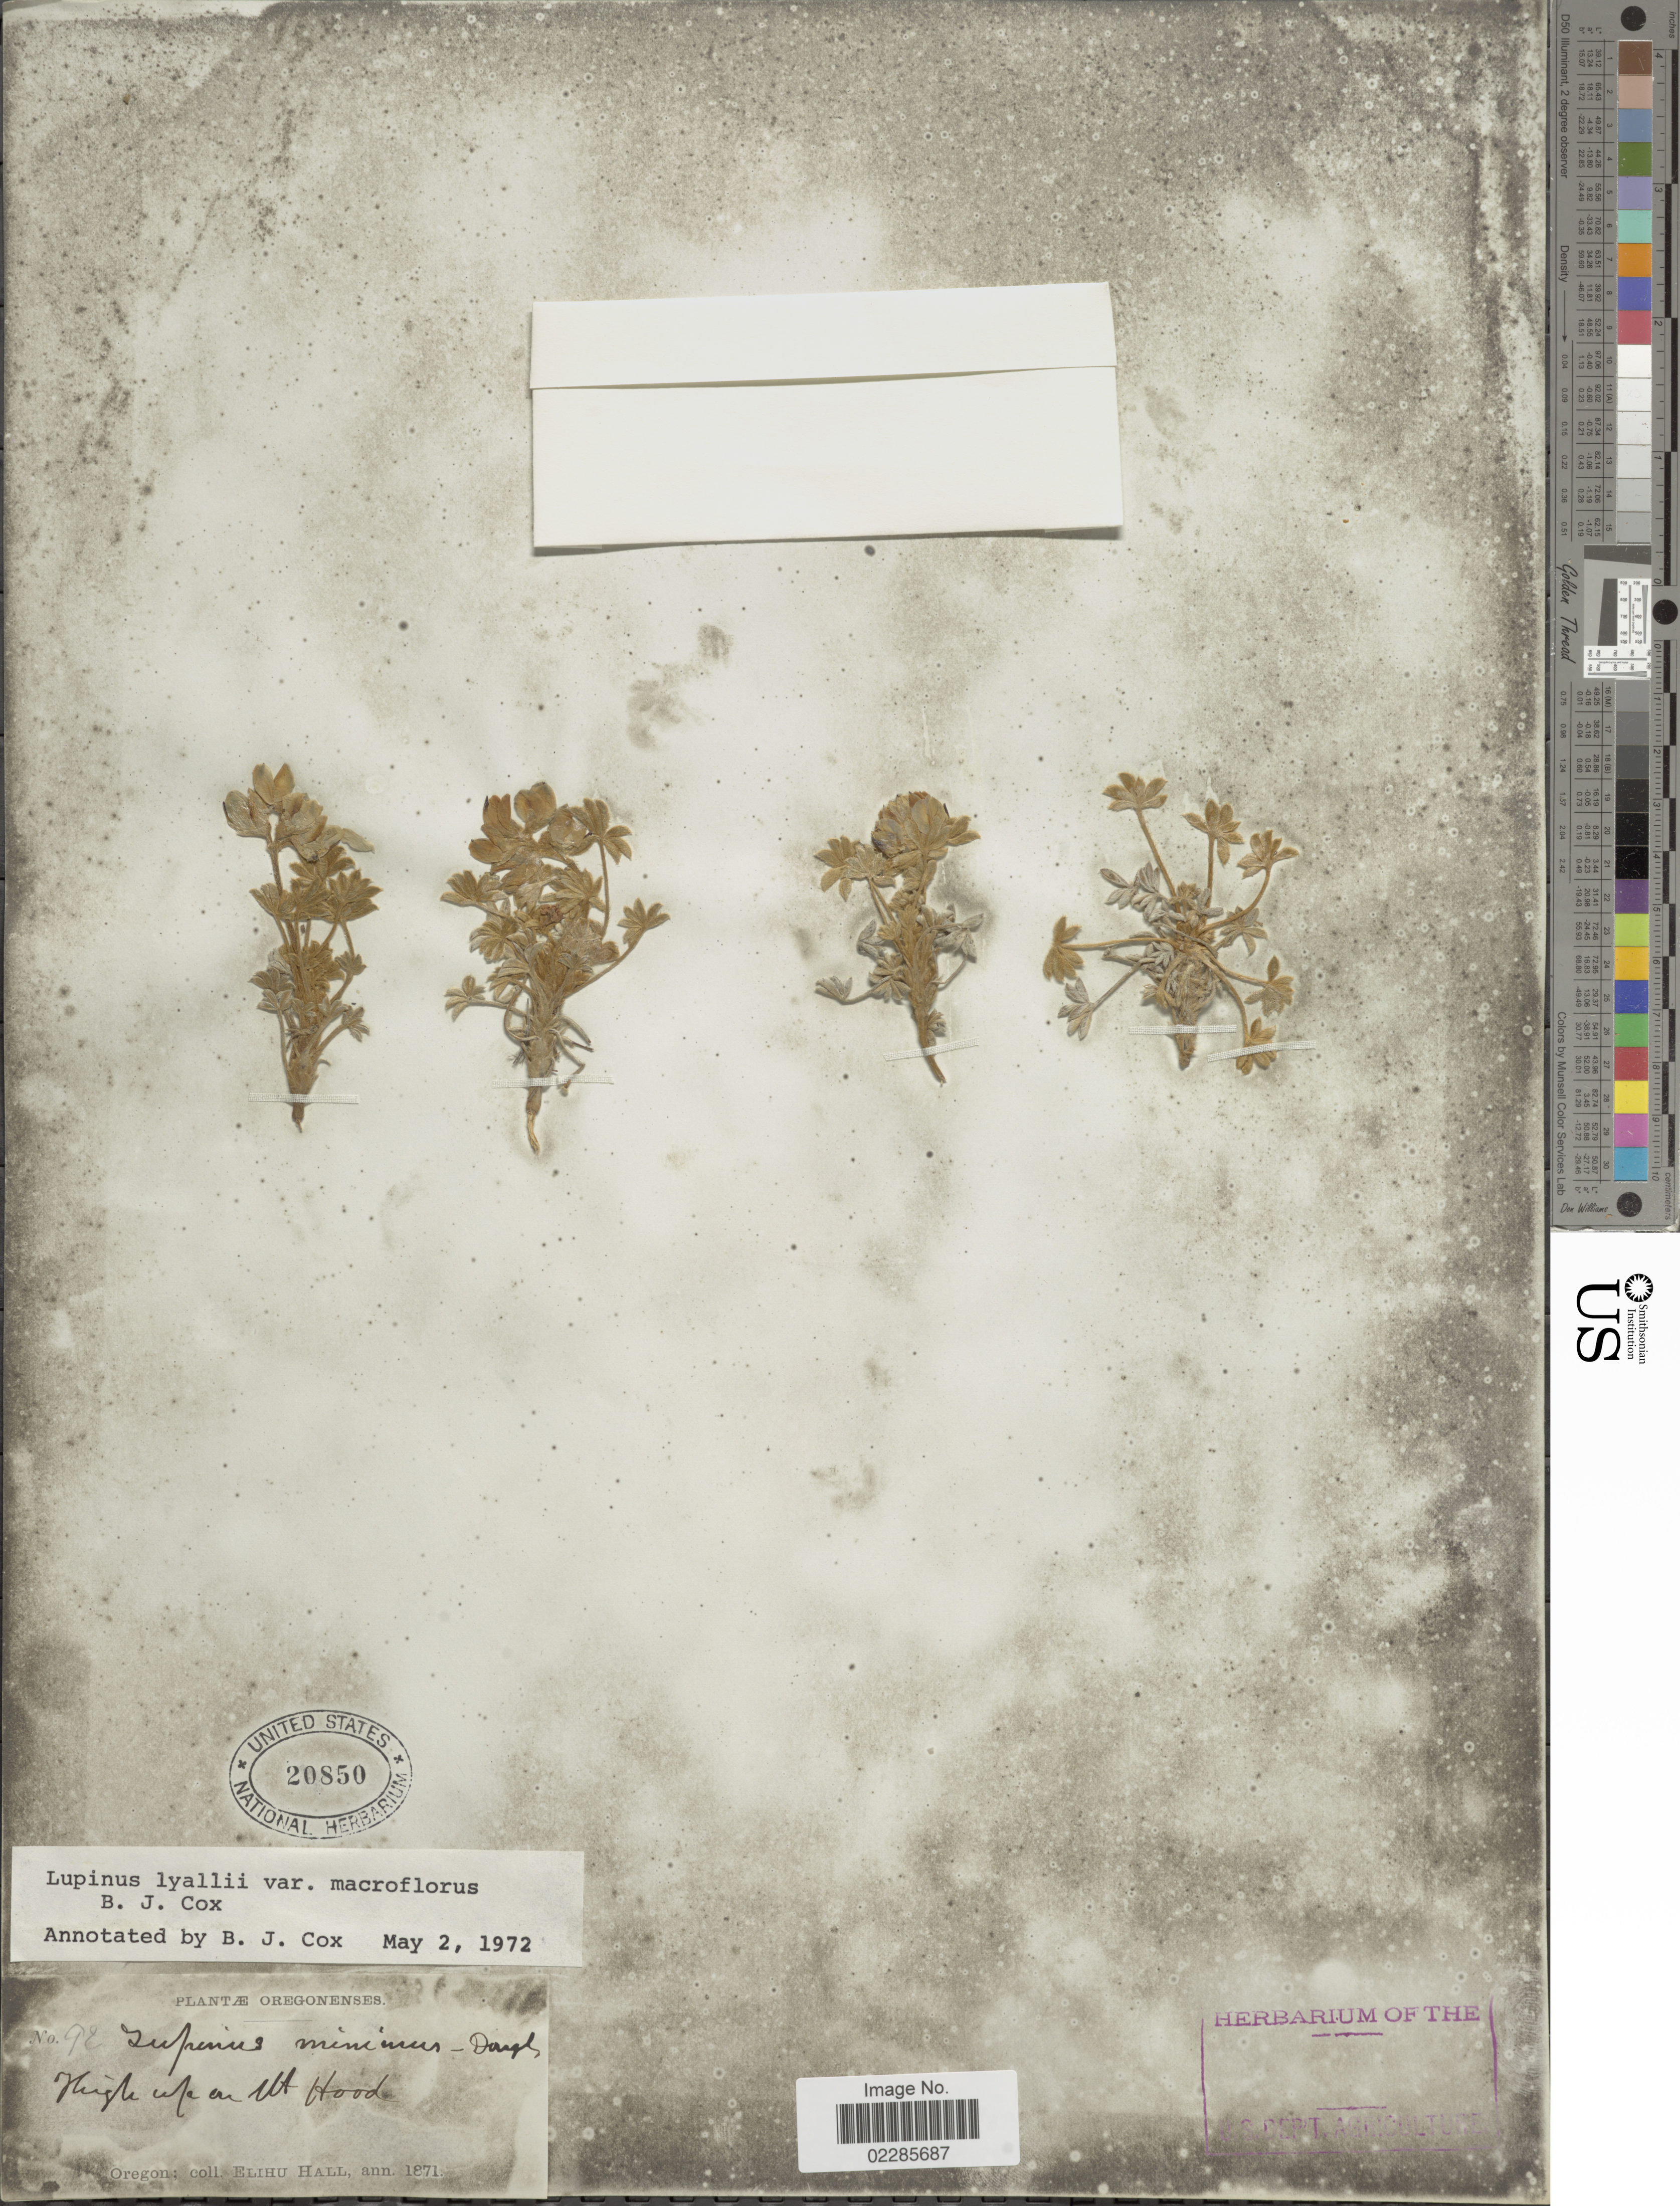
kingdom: Plantae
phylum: Tracheophyta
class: Magnoliopsida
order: Fabales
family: Fabaceae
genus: Lupinus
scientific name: Lupinus lyallii var. macroflorus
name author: B.J. Cox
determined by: Cox, B. J.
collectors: E. Hall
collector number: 92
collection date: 1871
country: United States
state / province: Oregon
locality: Mt Hood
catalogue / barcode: US 20850